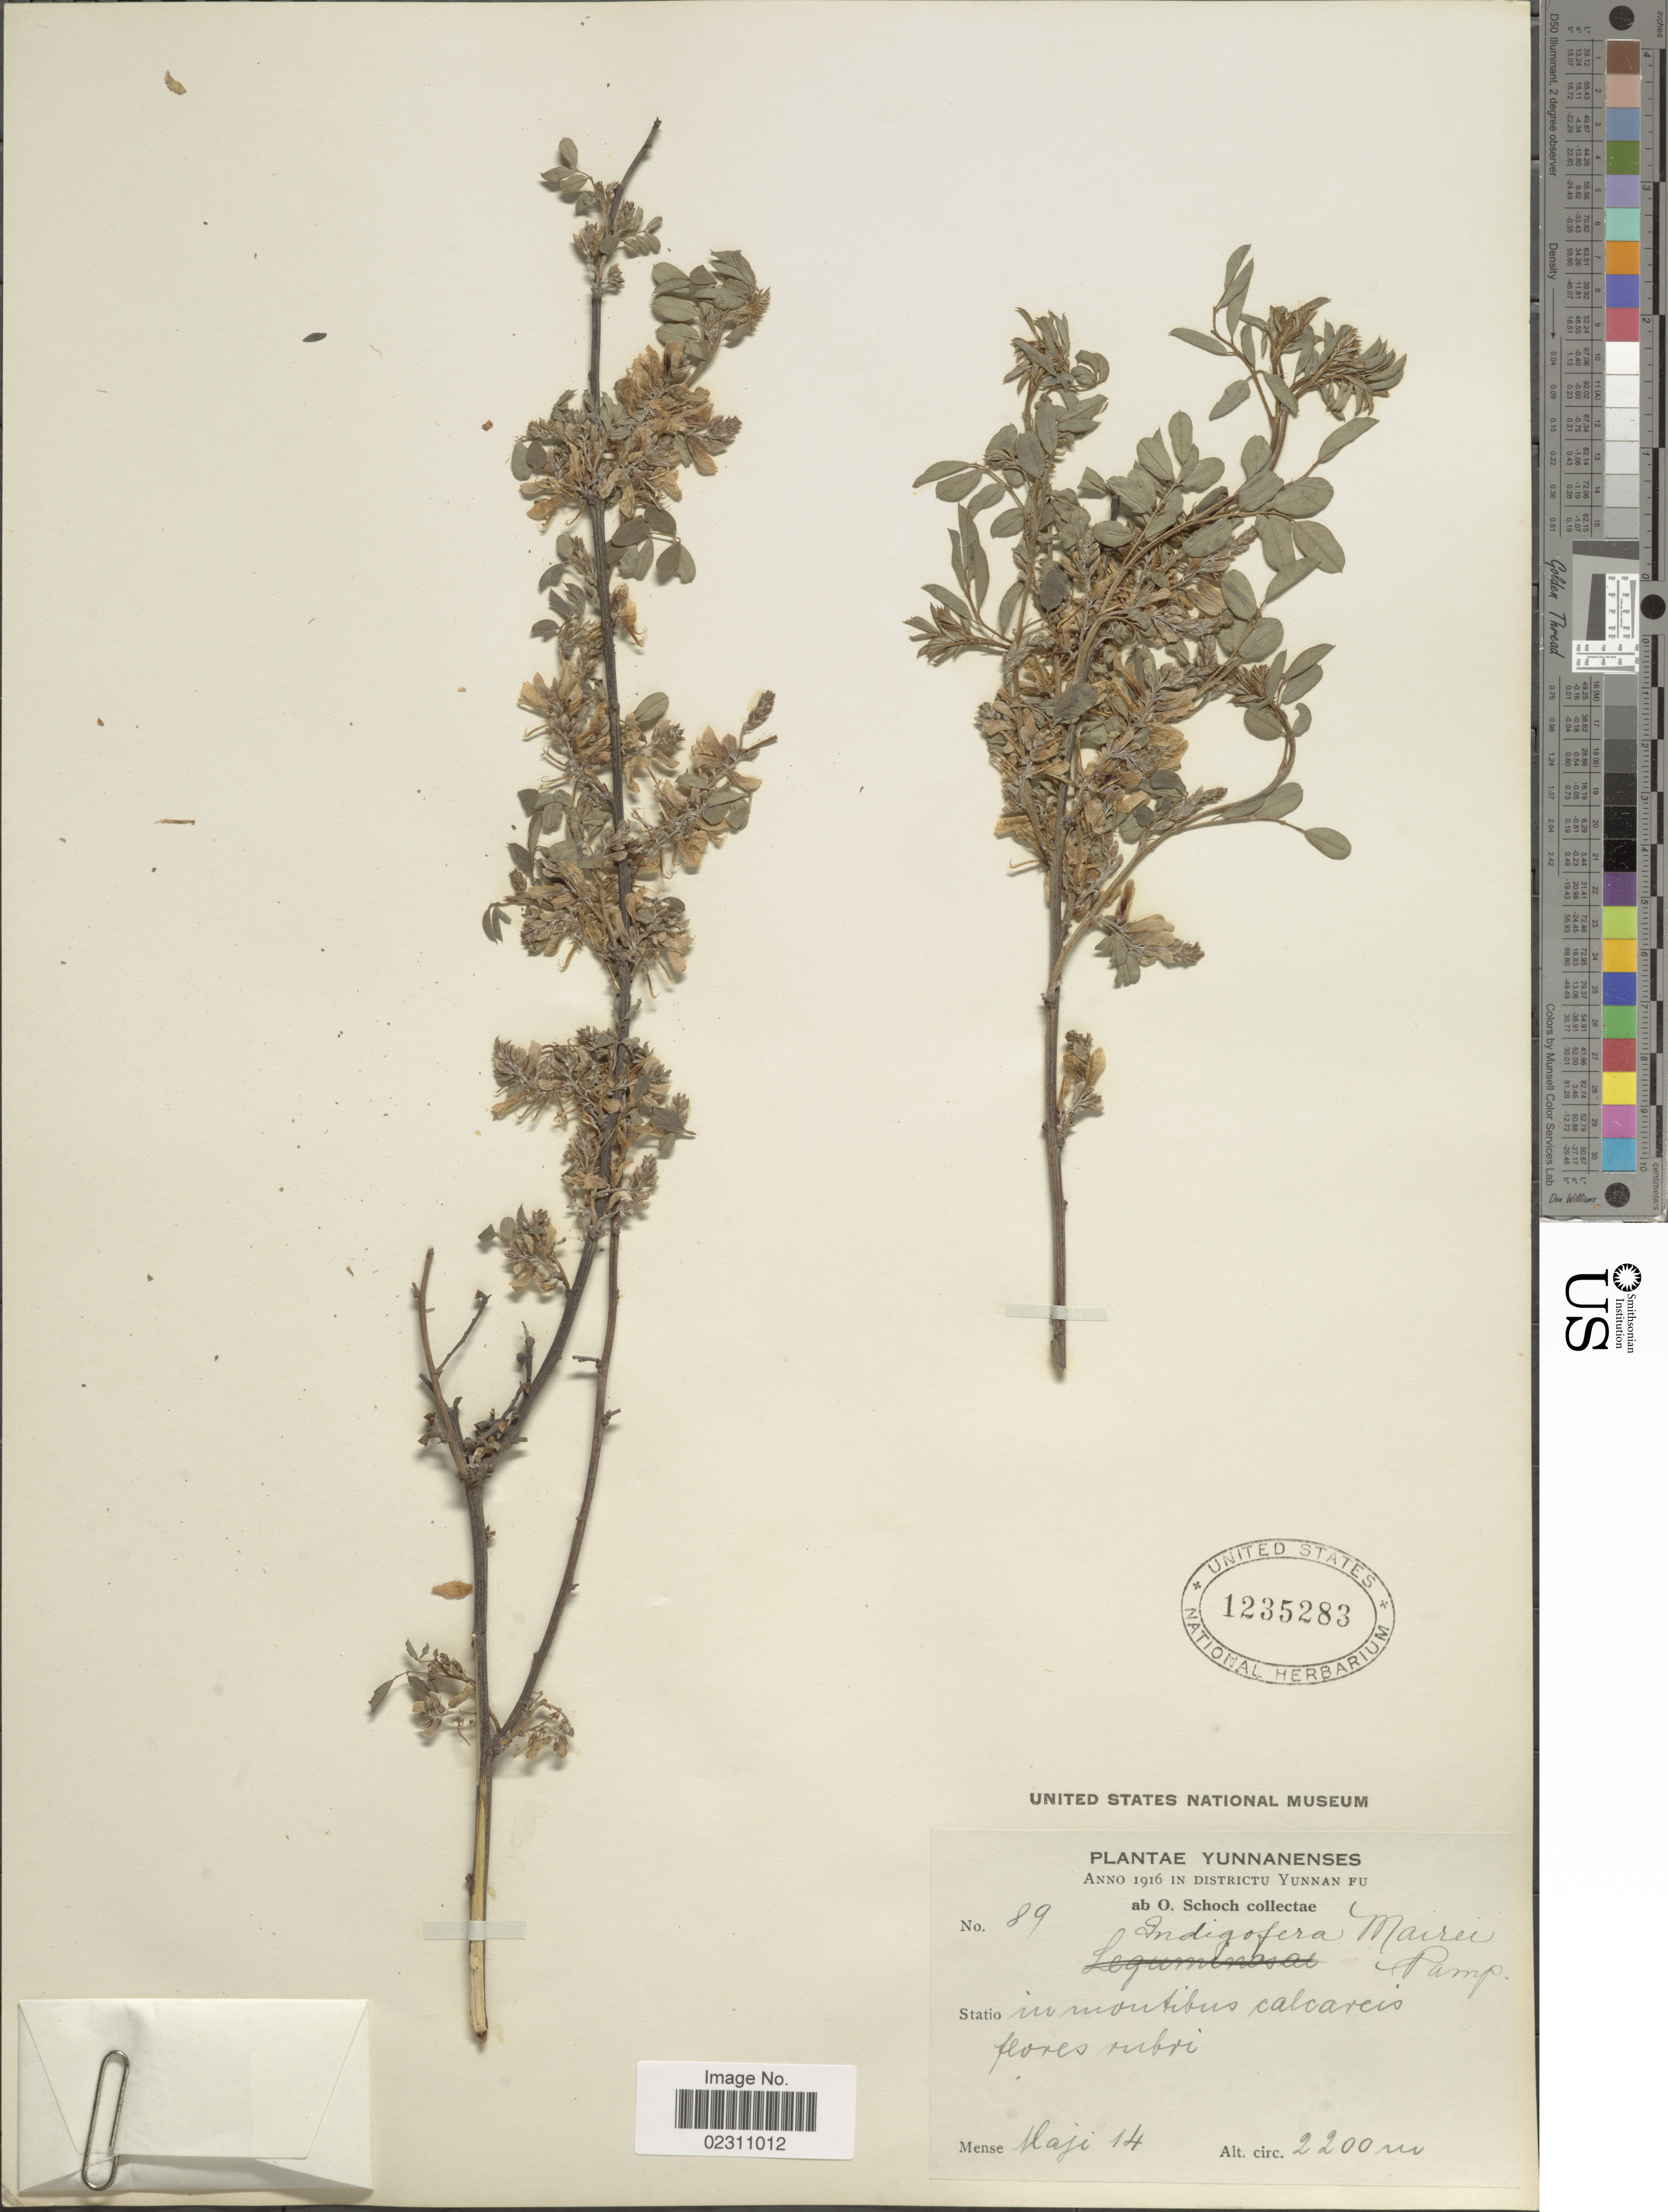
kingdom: Plantae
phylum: Tracheophyta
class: Magnoliopsida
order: Fabales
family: Fabaceae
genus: Indigofera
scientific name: Indigofera mairei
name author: Pamp.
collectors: O. Schoch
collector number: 89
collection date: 1916-05-14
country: China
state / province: Yunnan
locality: Districtu Yunnan Fu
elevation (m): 2200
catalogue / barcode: US 1235283